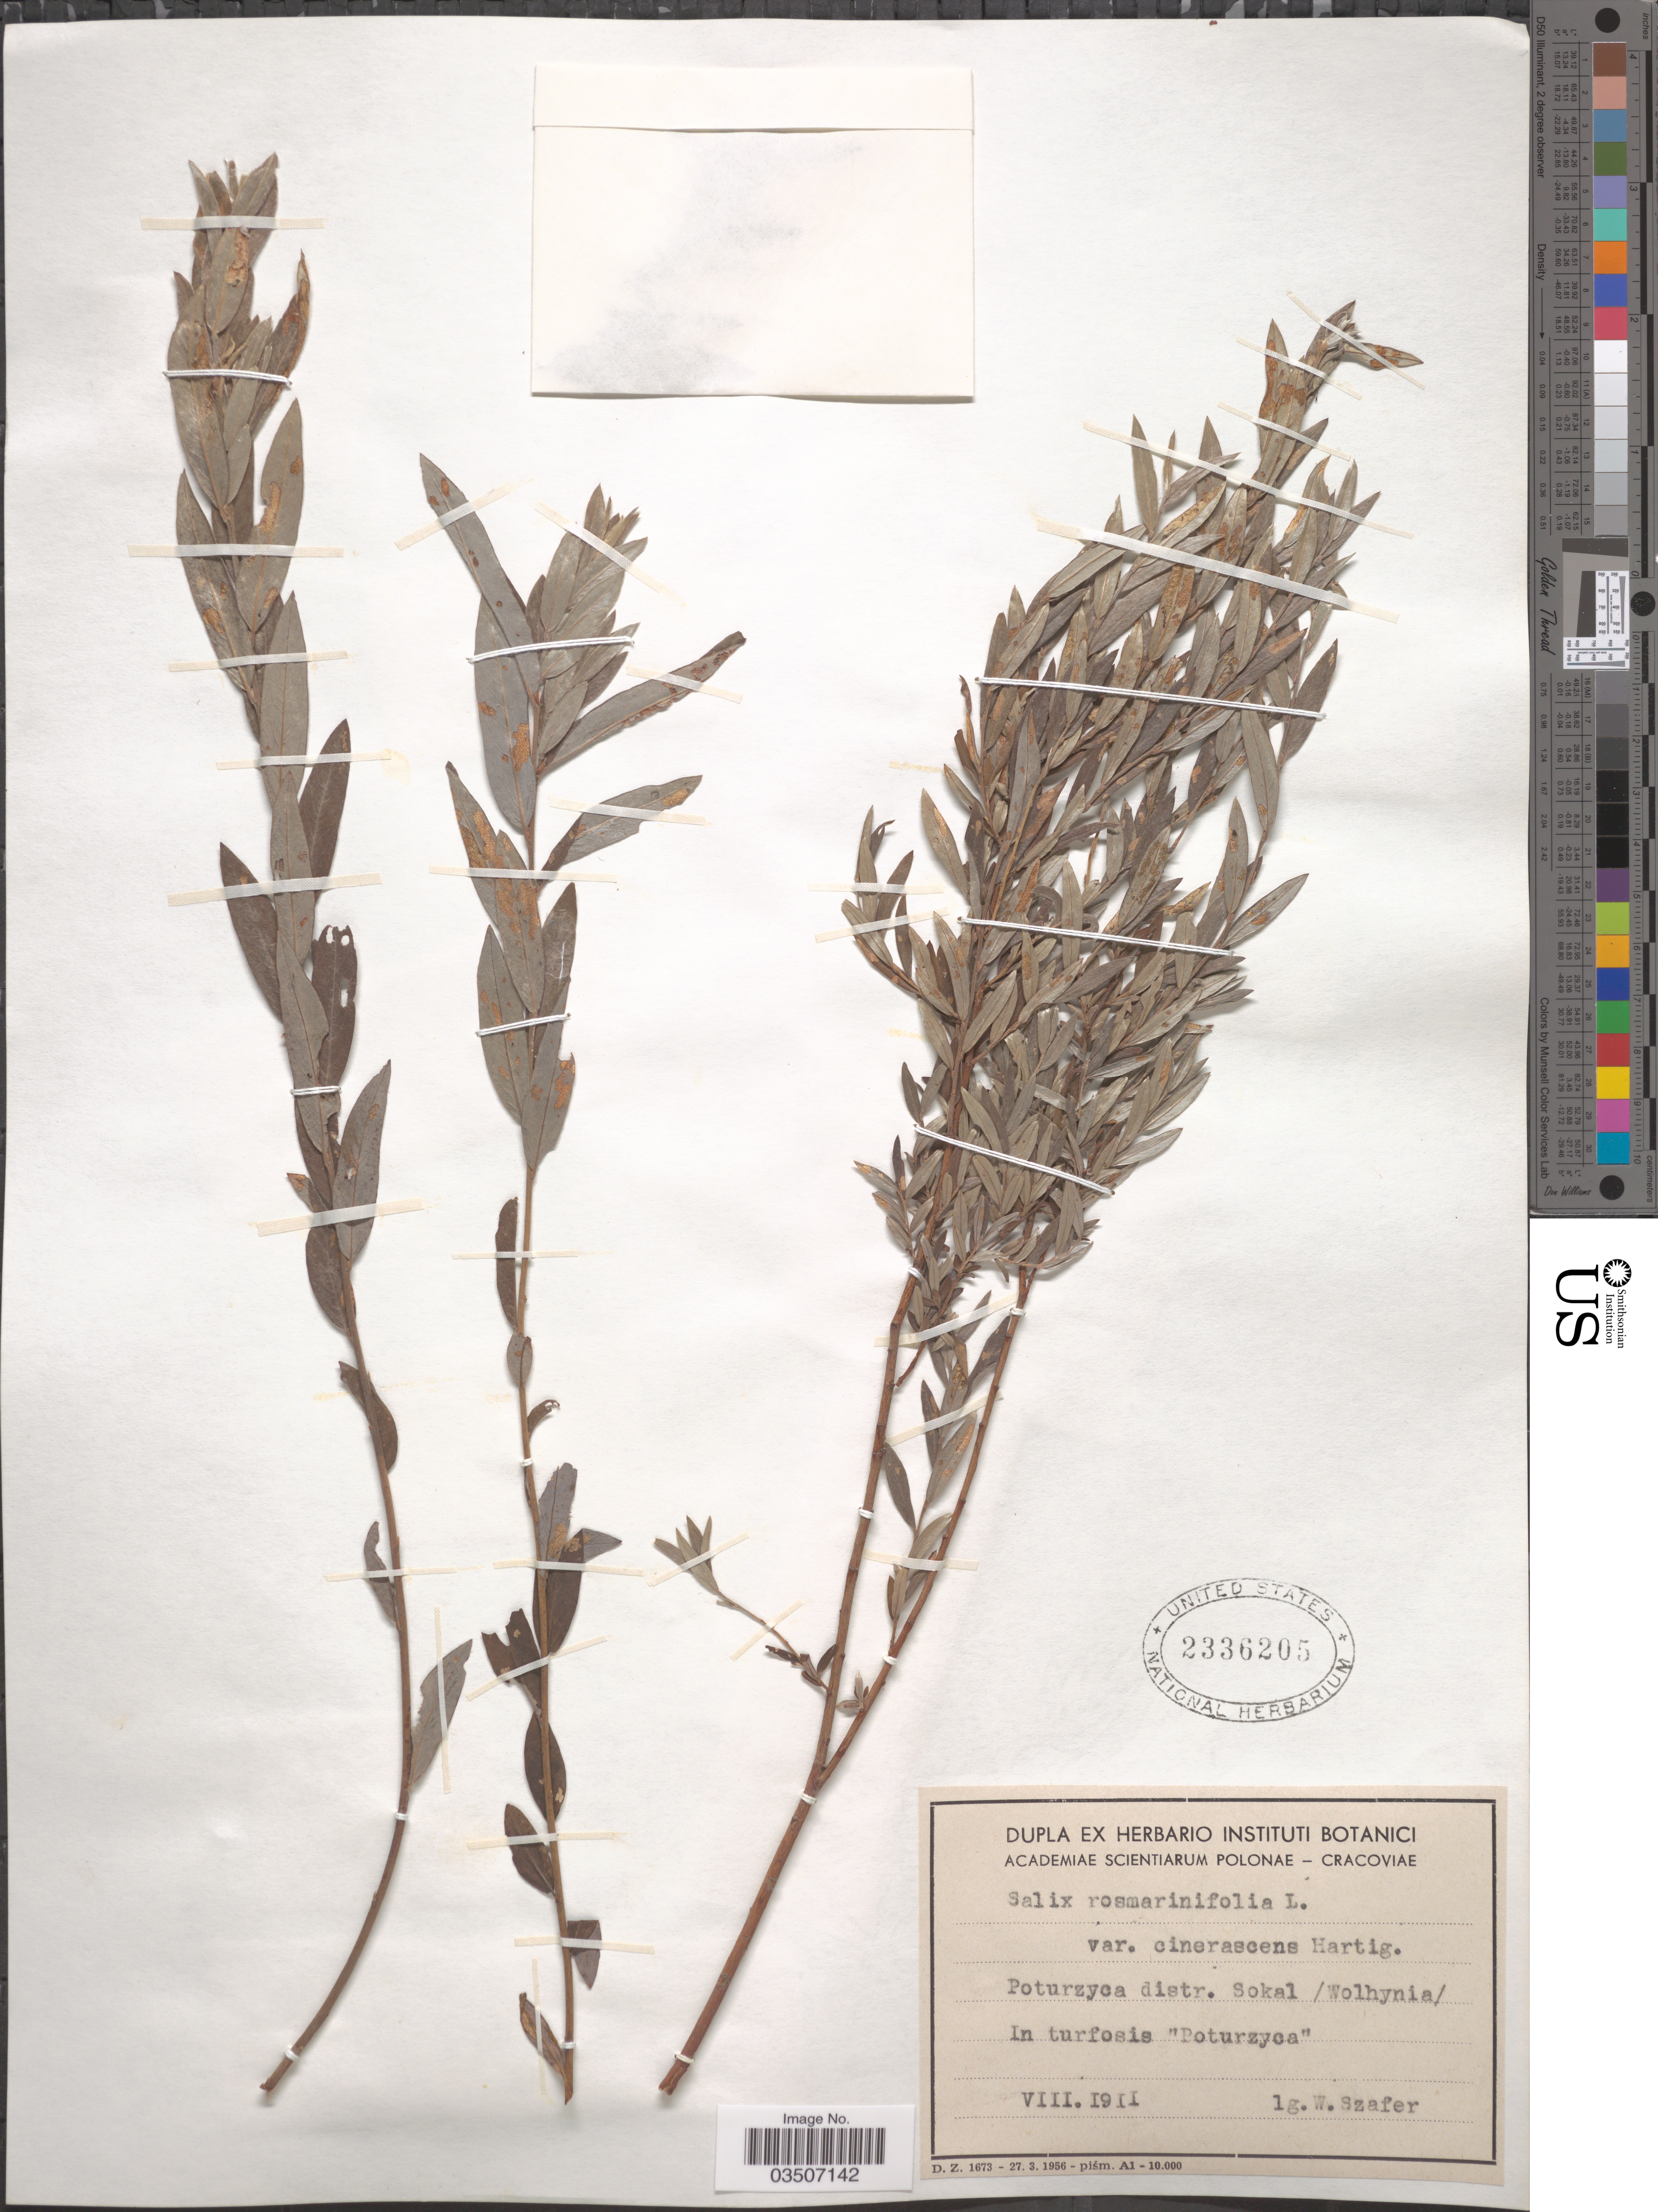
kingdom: Plantae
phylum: Tracheophyta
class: Magnoliopsida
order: Malpighiales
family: Salicaceae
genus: Salix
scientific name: Salix rosmarinifolia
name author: L.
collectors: W. Szafer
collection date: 1911-08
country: Poland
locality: Poturzyca distr. Sokal/ Wolhynia/ In turfosis "Poturzyca".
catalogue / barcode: US 2336205